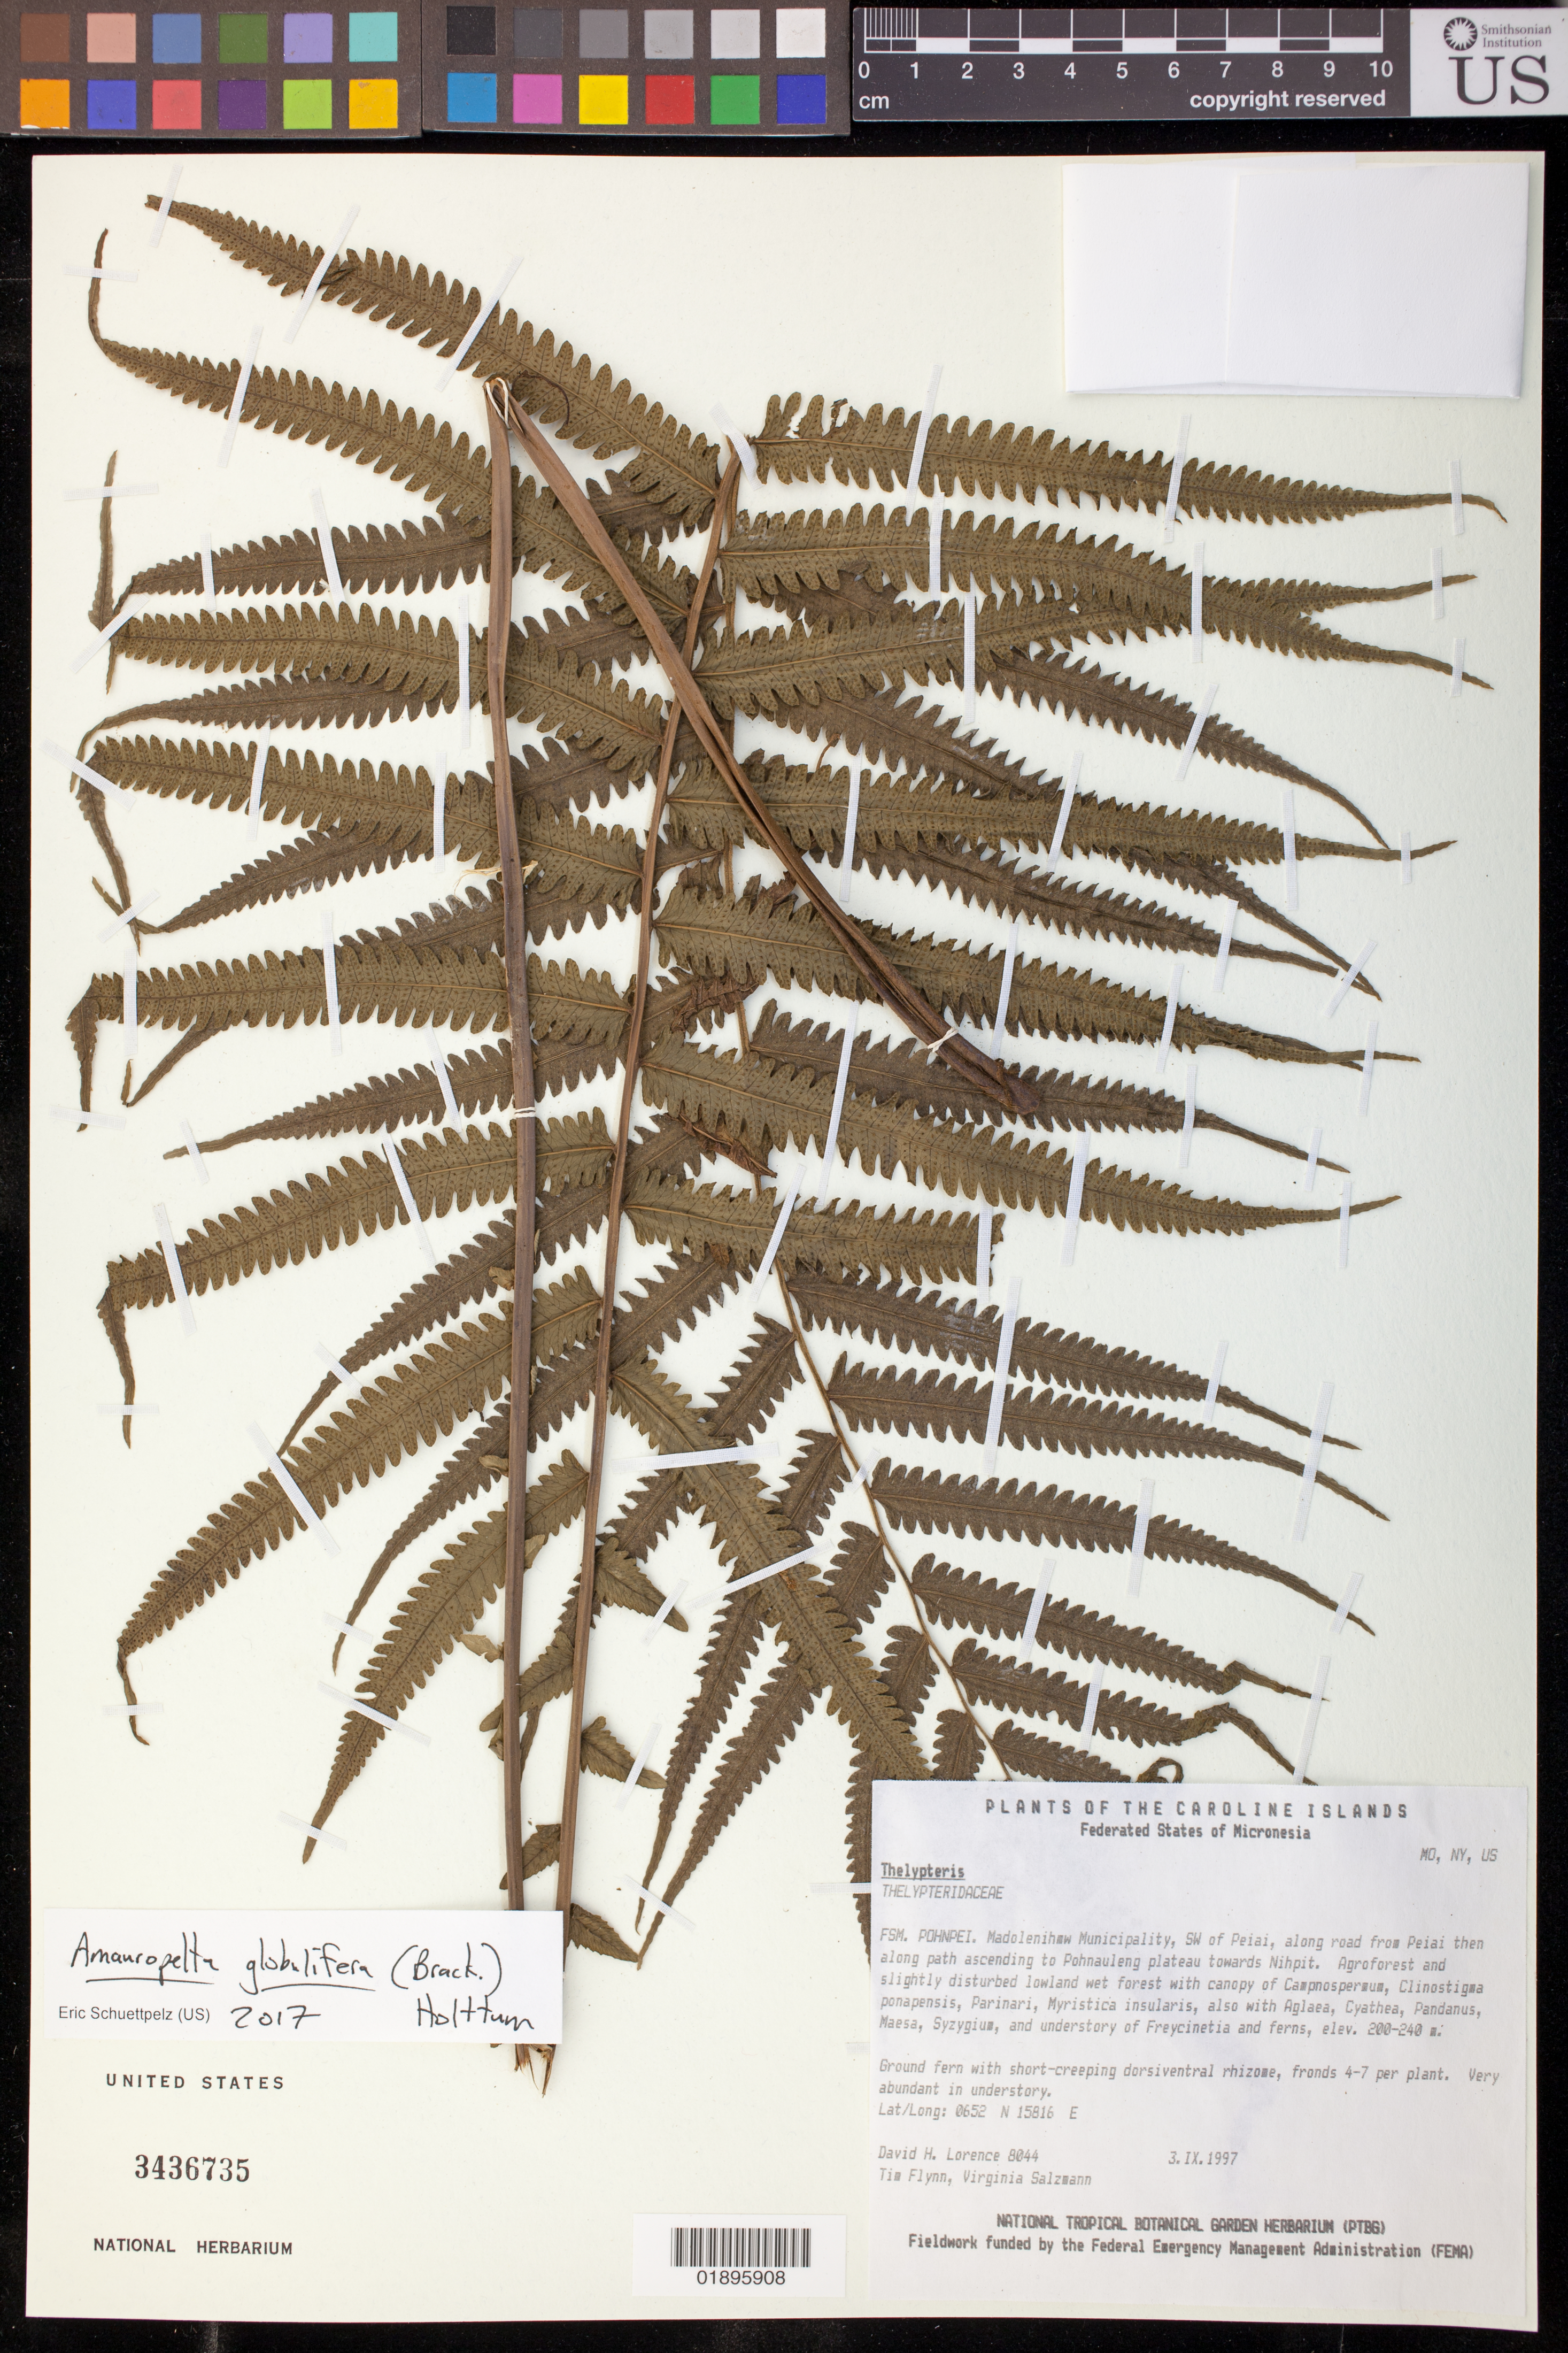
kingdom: Plantae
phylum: Tracheophyta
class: Polypodiopsida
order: Polypodiales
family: Thelypteridaceae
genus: Amauropelta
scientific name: Amauropelta globulifera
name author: (Brack.) Holttum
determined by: Schuettpelz, E., (US), Smithsonian Institution - National Museum of Natural History (UNITED STATES)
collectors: D. Lorence, T. Flynn & V. Salzman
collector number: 8044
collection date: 1997-09-03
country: Micronesia, Federated States of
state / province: Pohnpei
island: Pohnpei [Ponape]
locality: Madolenihmw Municipality, SW of Peiai, along road from Peiai the along path ascending to Pohnauleng plateau towards Niphit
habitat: Agroforest and slightly disturbed lowland wet forest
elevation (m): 200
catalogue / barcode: US 3436735